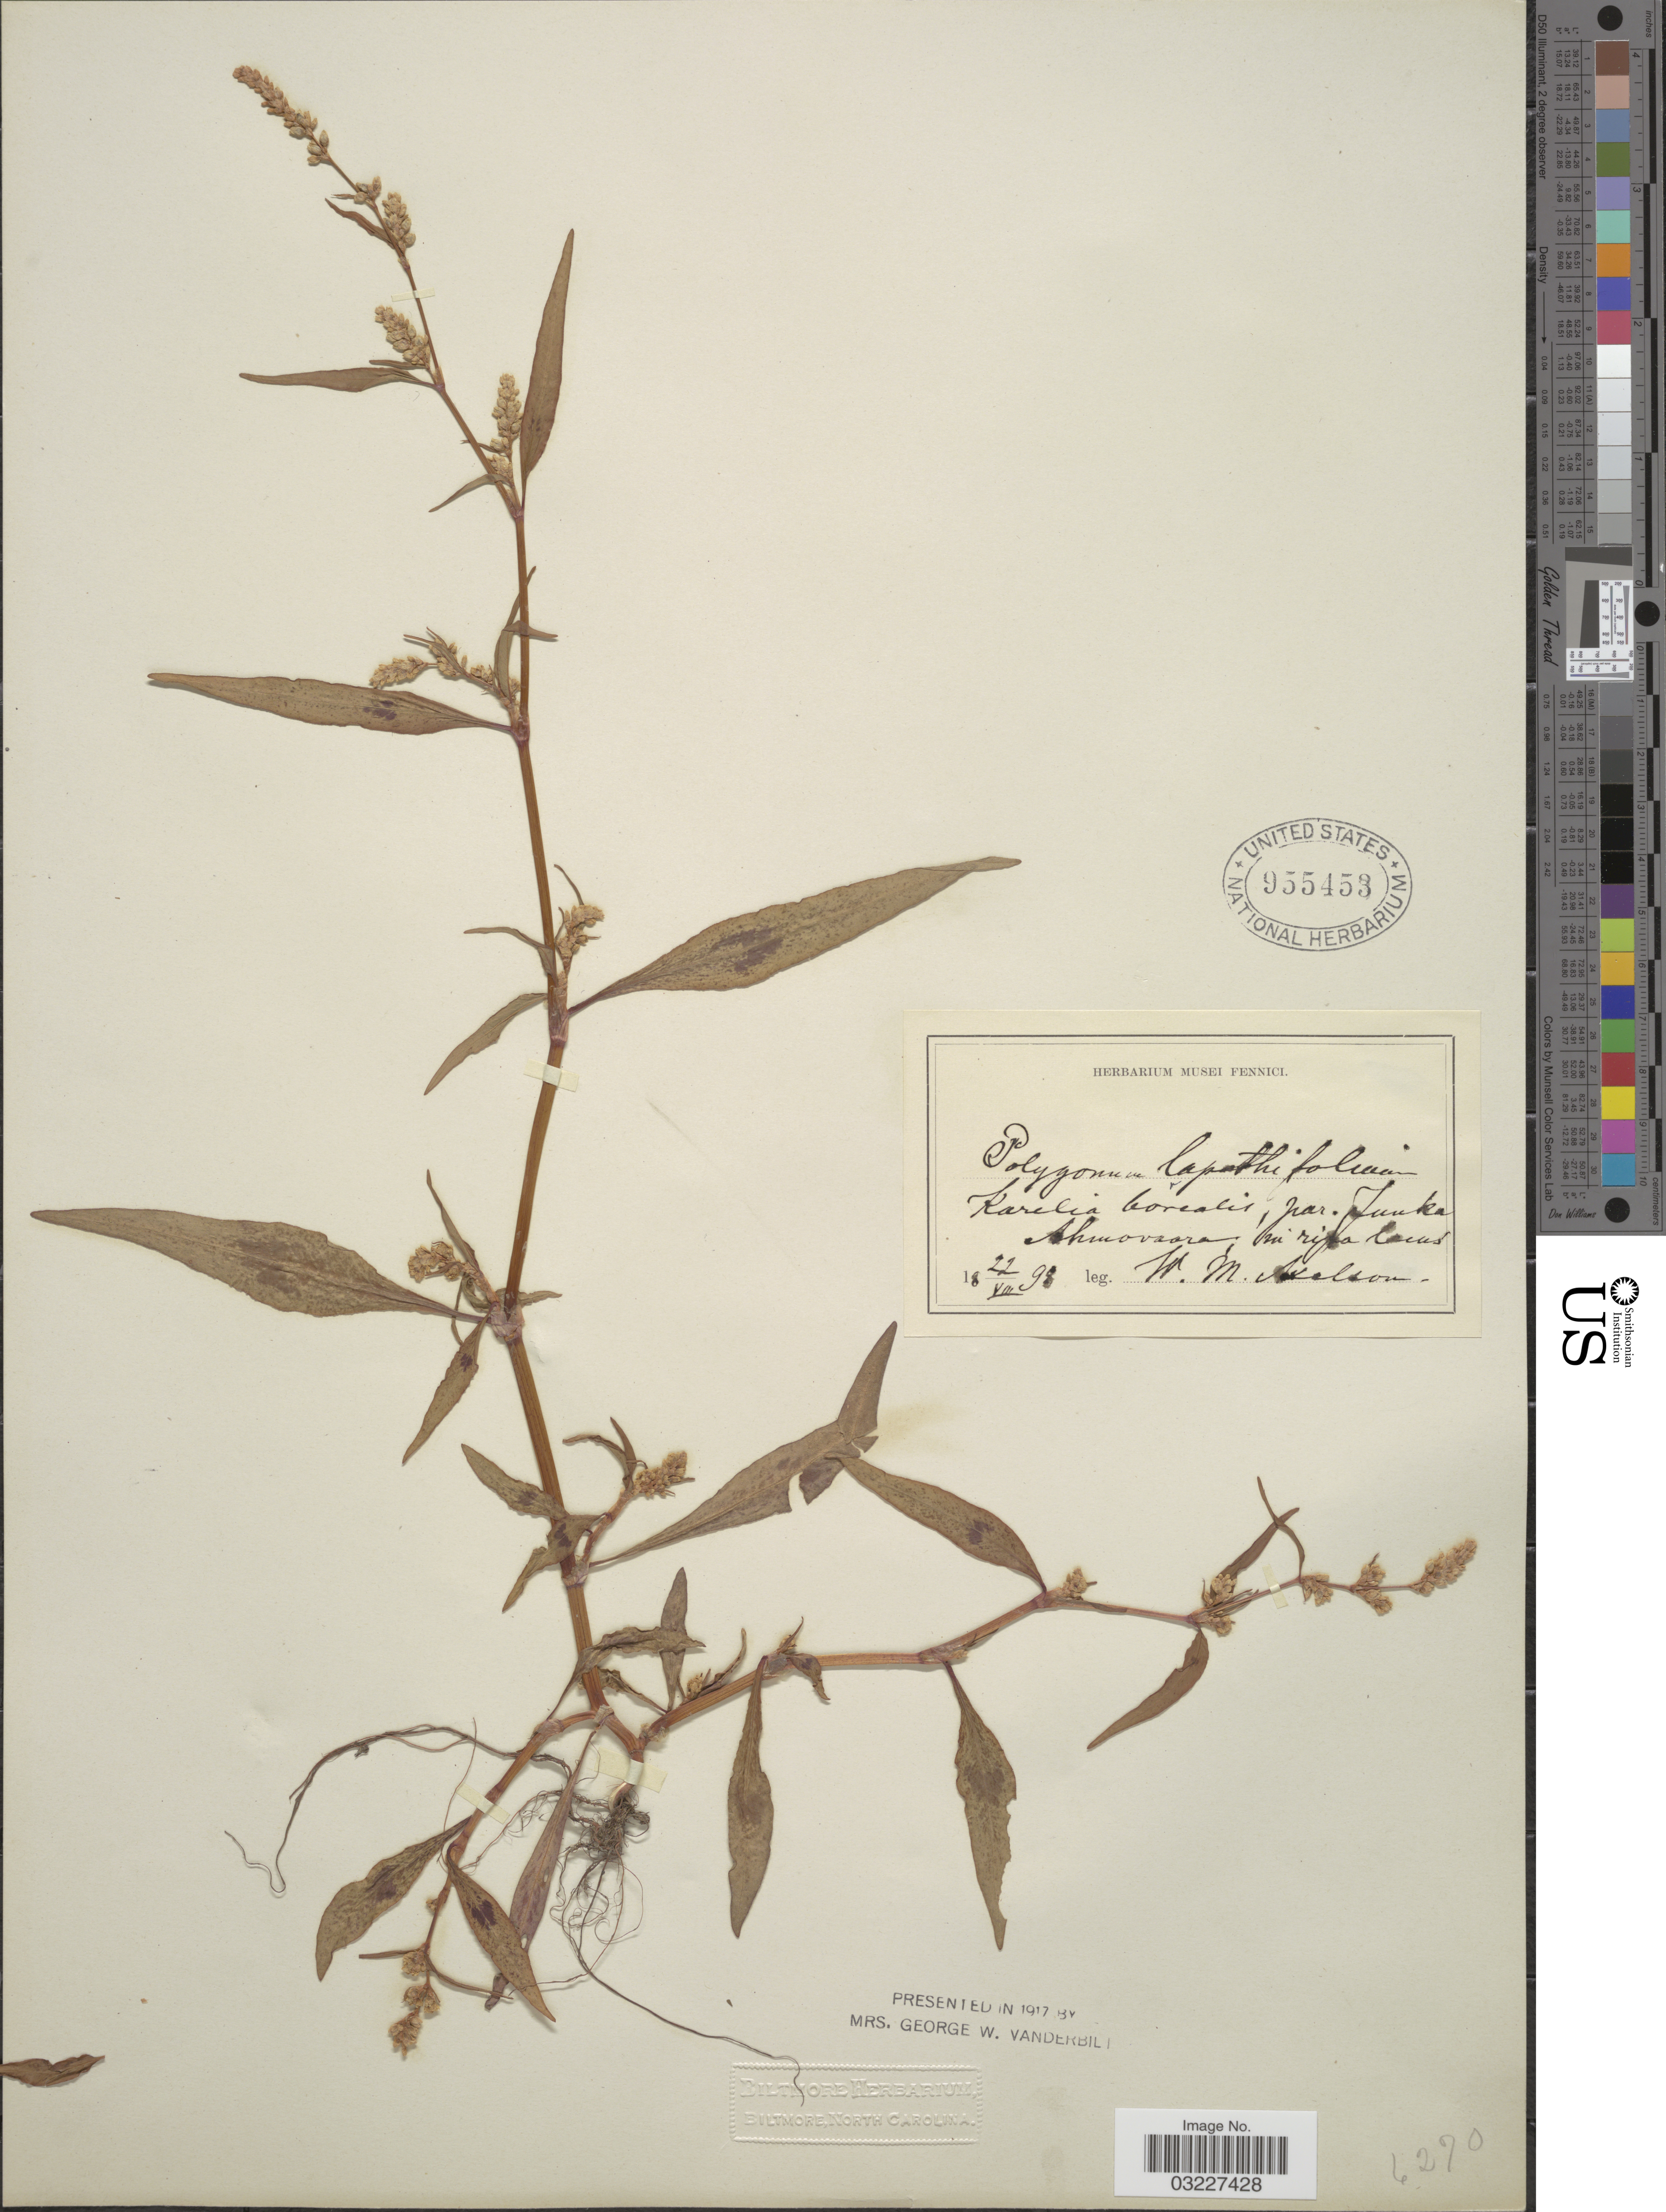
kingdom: Plantae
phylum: Tracheophyta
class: Magnoliopsida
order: Caryophyllales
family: Polygonaceae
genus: Polygonum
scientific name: Polygonum lapathifolium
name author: L.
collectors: W. Axelson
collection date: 1892-08-22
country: Finland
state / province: Pohjois-Karjala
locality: Juuka, Ahmovaara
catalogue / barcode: US 955453